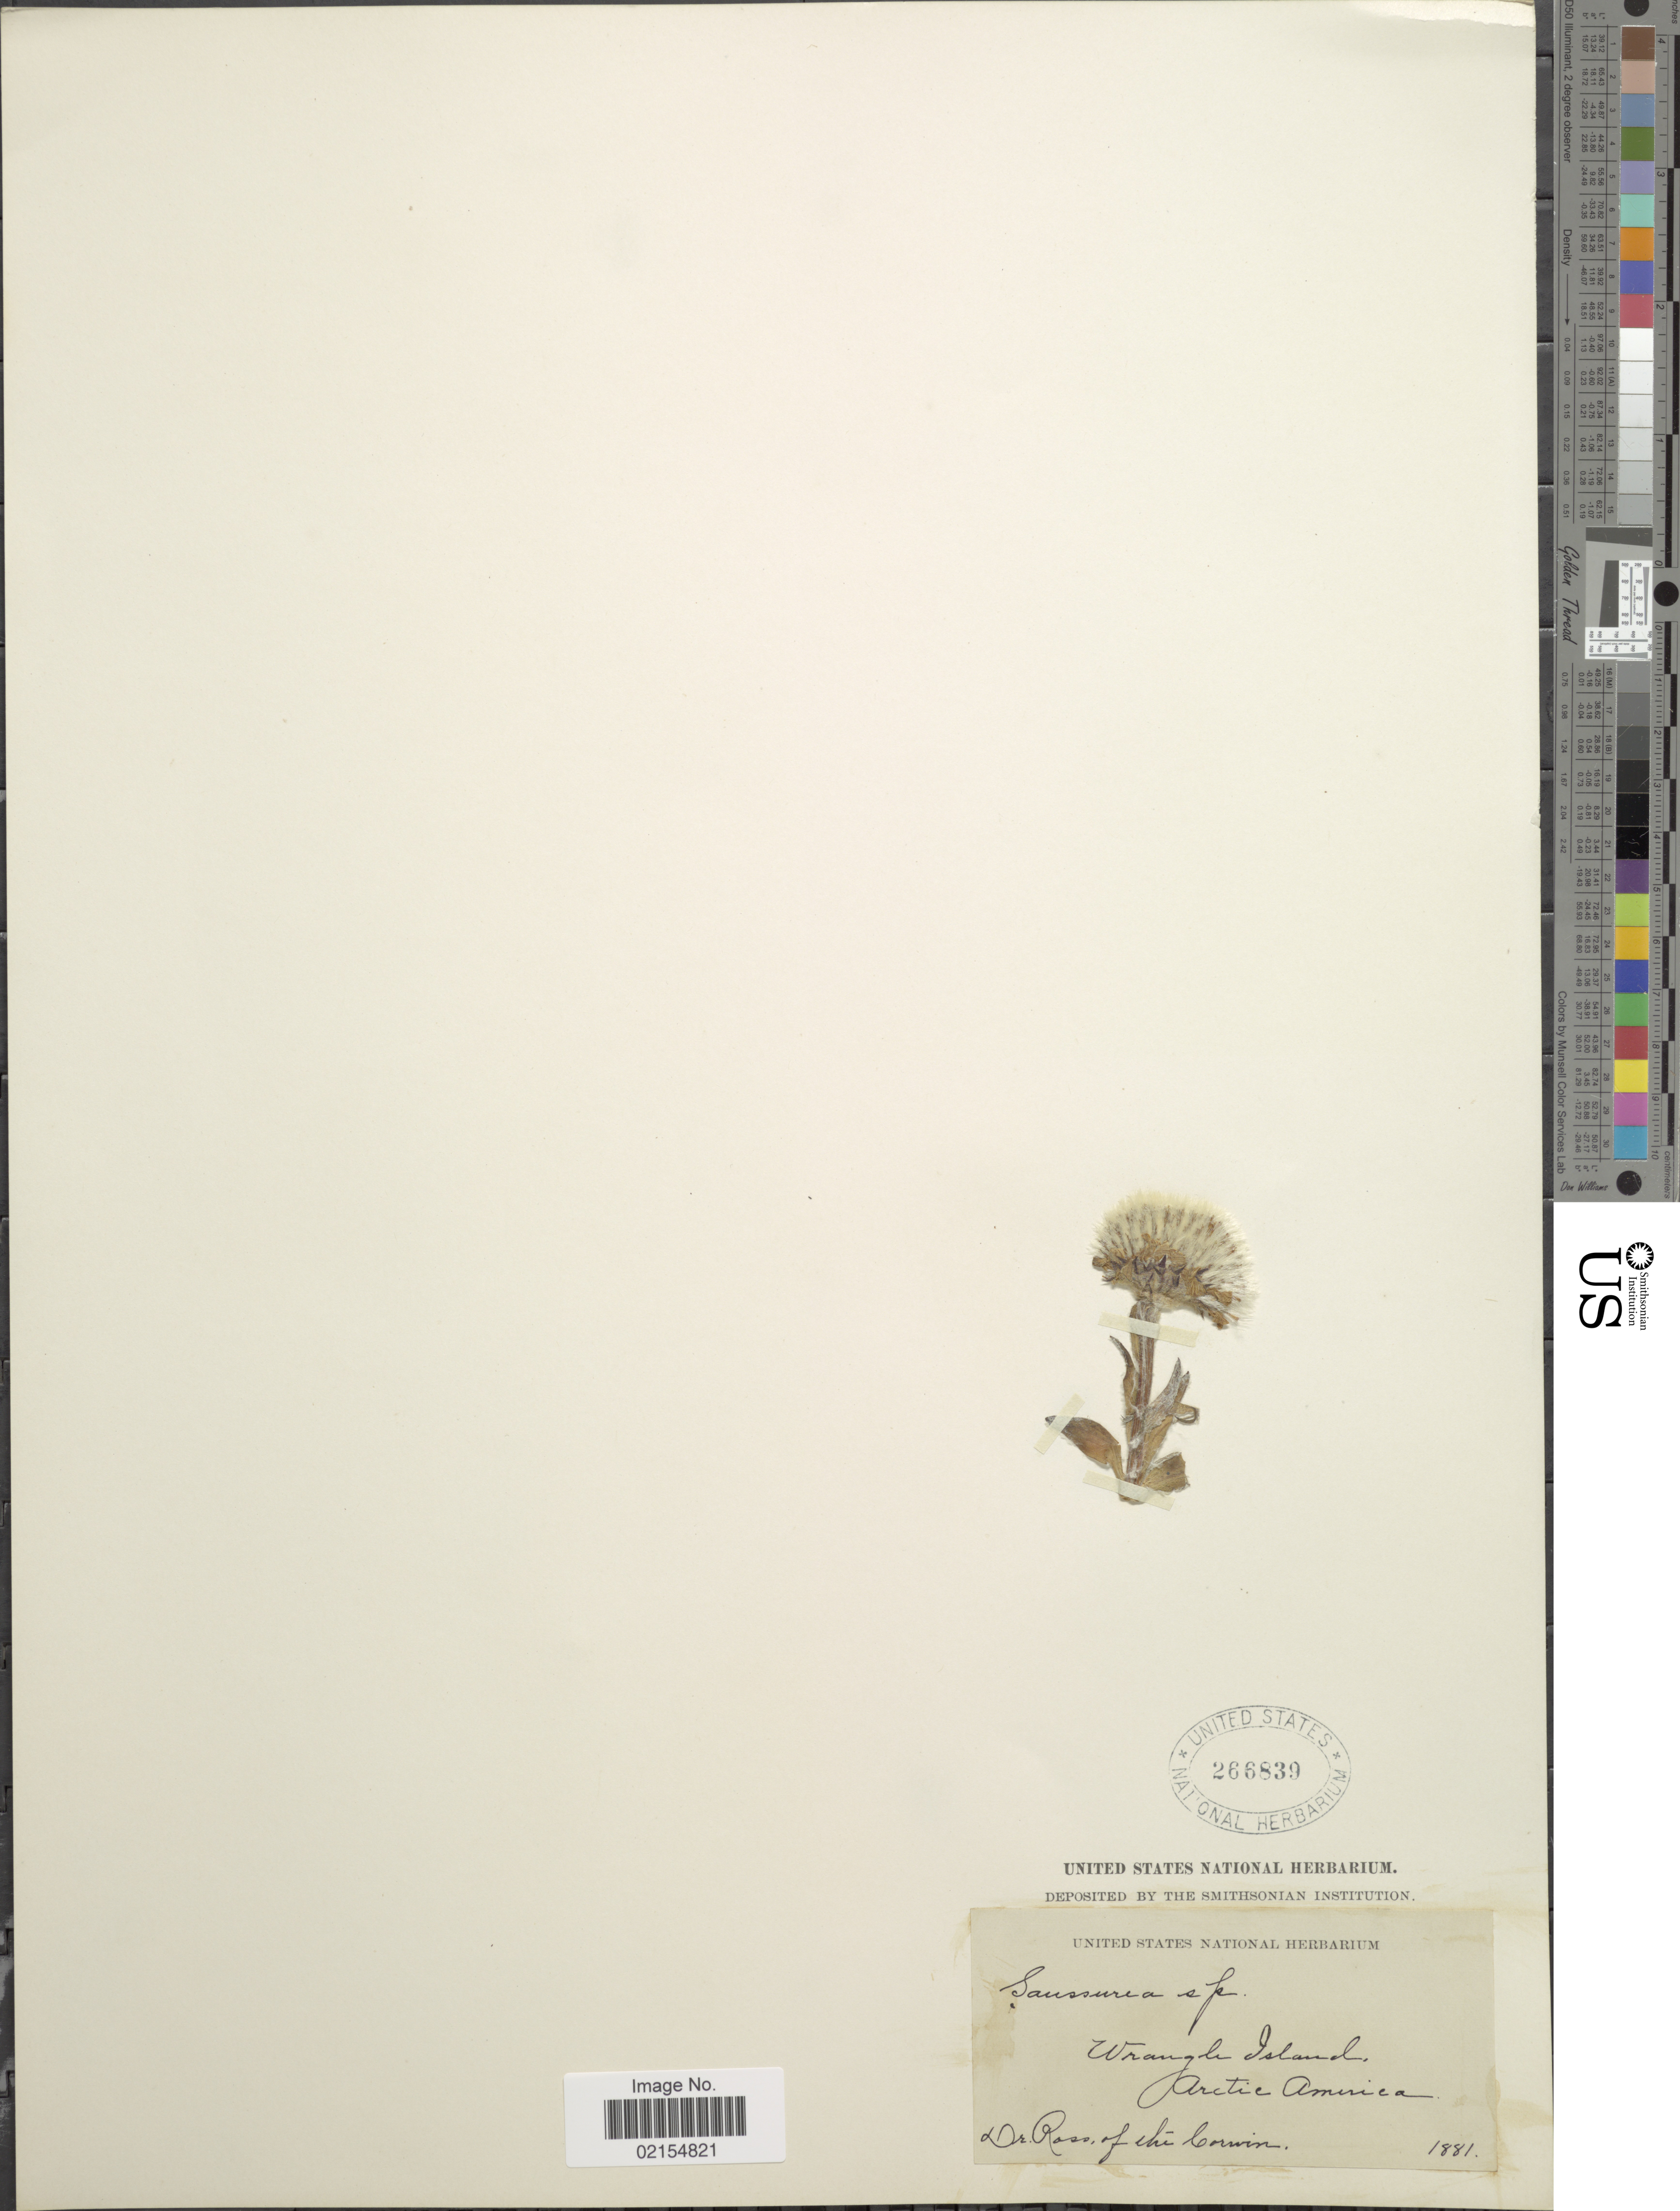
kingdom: Plantae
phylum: Tracheophyta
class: Magnoliopsida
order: Asterales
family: Asteraceae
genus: Saussurea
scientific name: Saussurea nuda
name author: Ledeb.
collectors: -. Ross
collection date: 1881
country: Russian Federation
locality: Wrangle Island, Arctic America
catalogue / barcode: US 266839